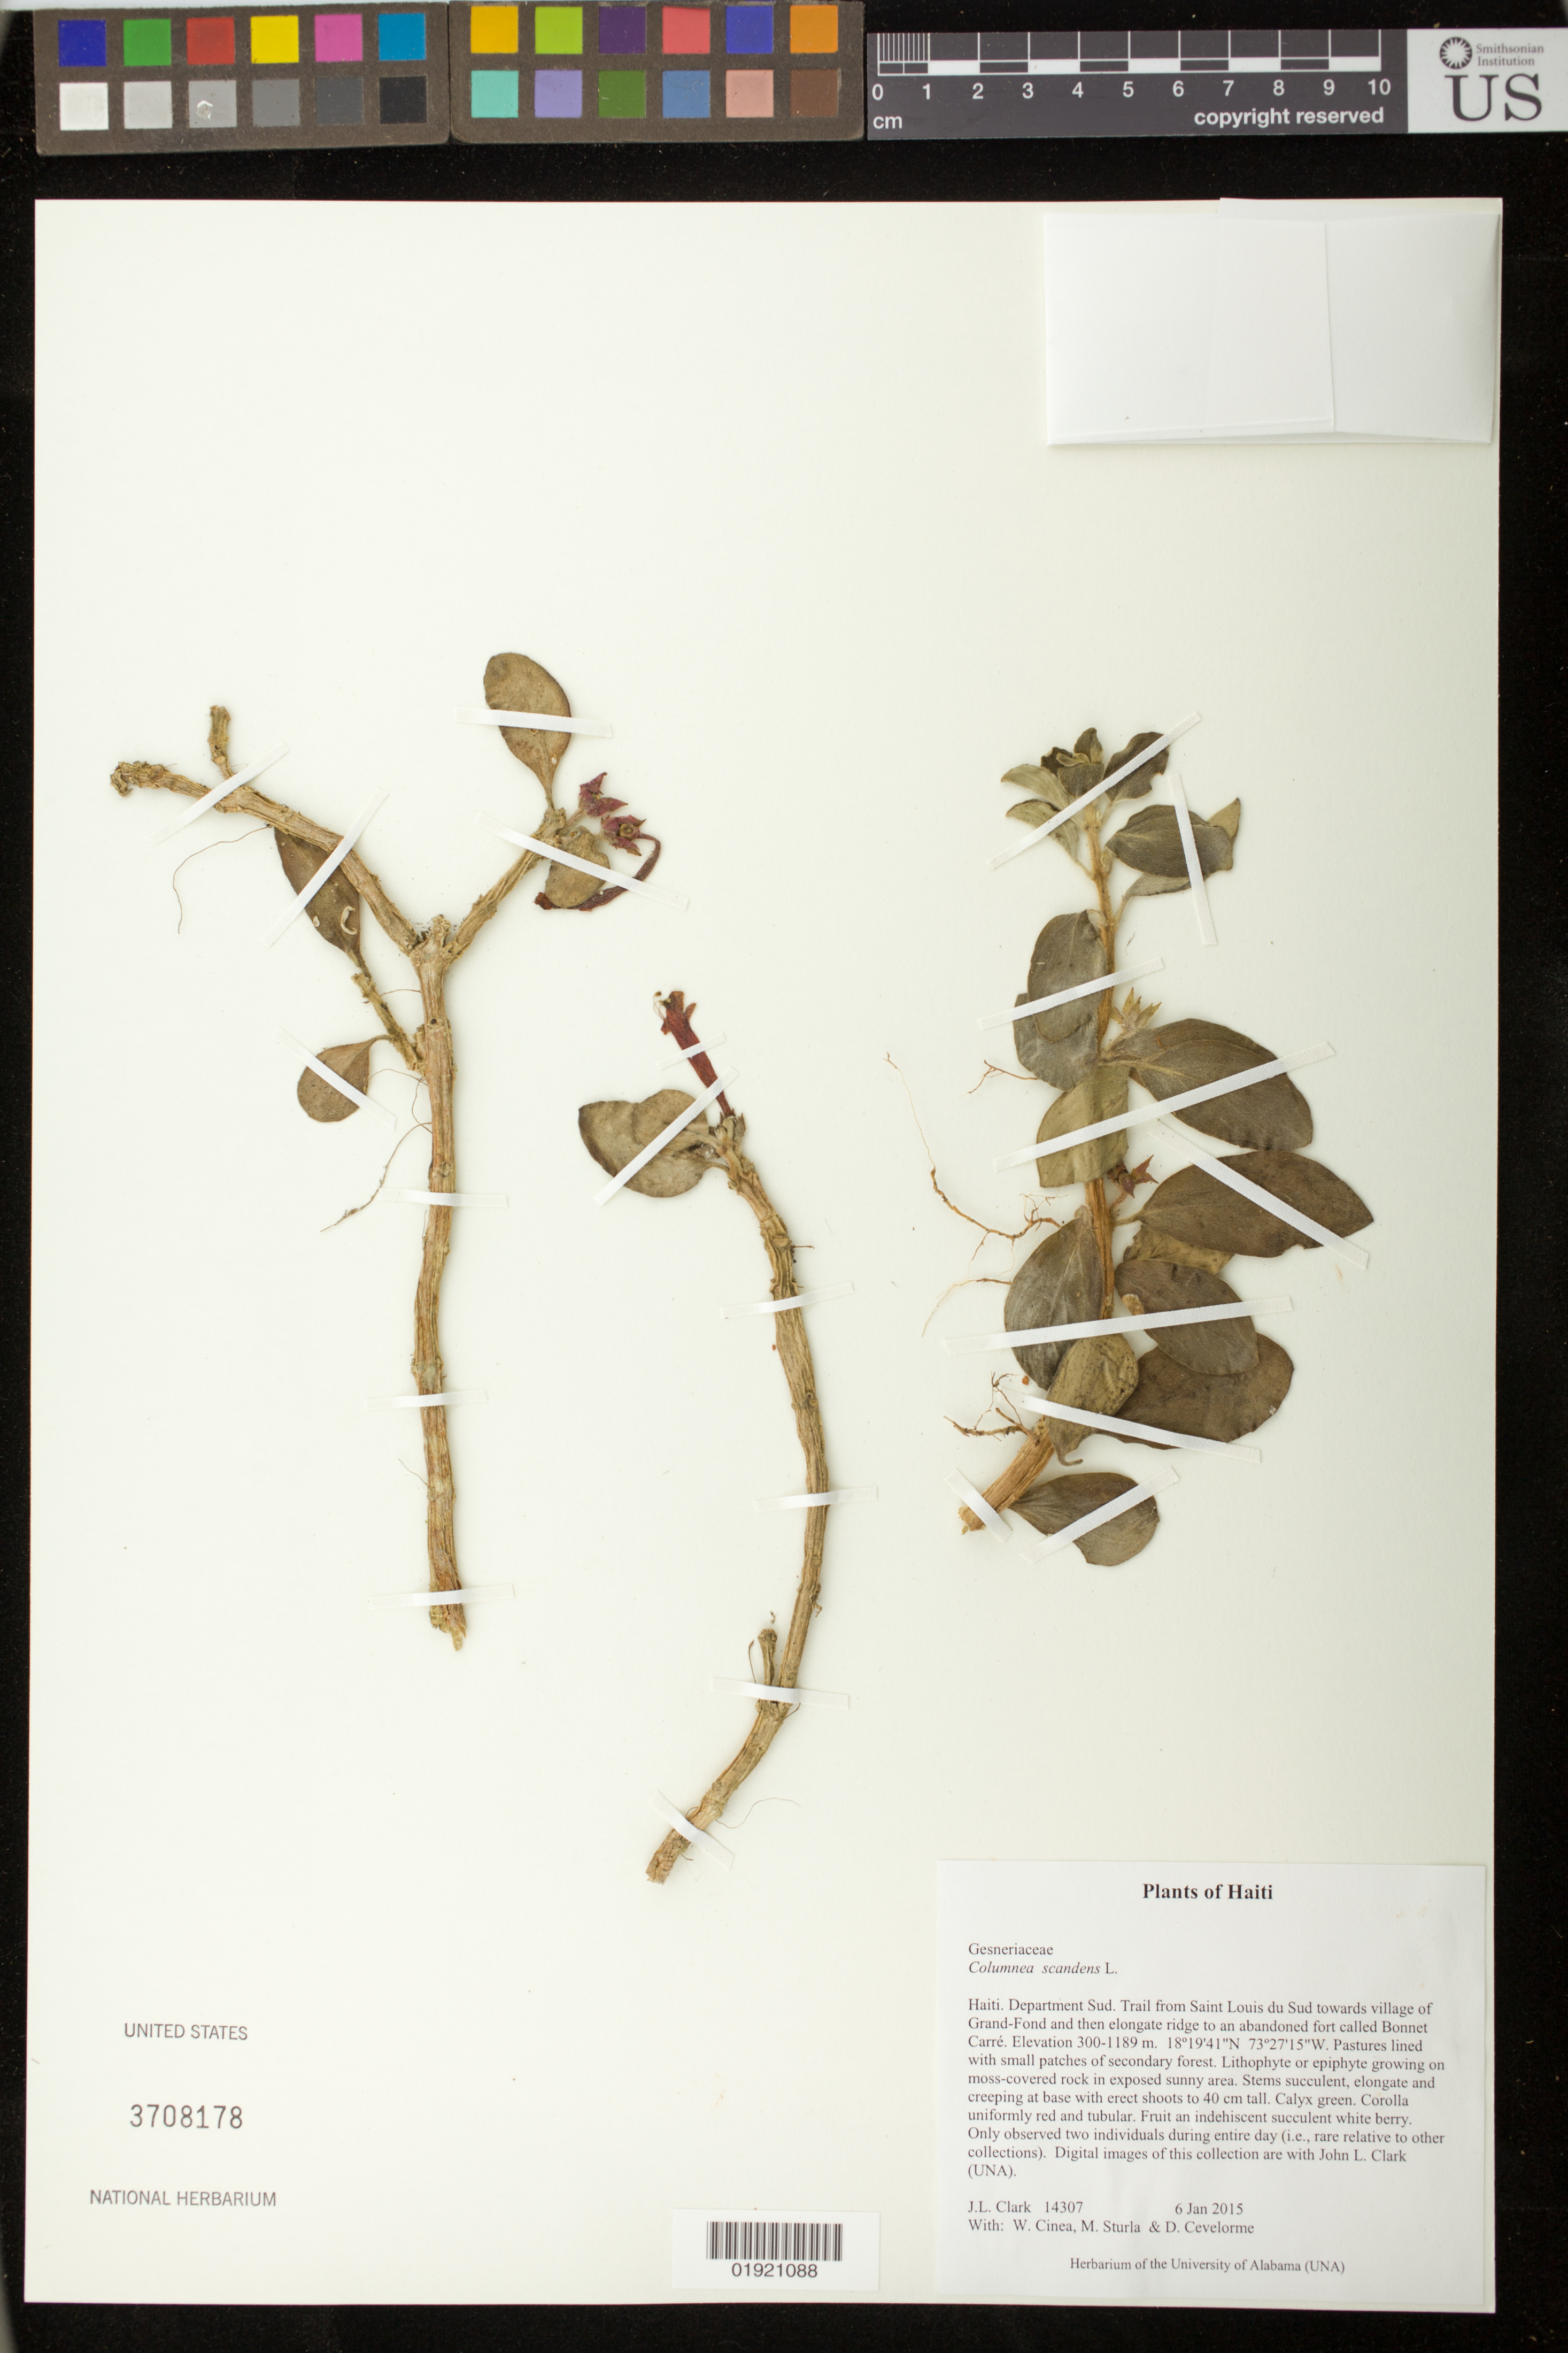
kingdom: Plantae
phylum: Tracheophyta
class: Magnoliopsida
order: Lamiales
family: Gesneriaceae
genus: Columnea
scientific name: Columnea scandens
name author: L.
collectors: J. L. Clark, W. Cinea, M. Sturla & D. Cevelorme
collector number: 14307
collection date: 2015-01-06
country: Haiti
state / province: Sud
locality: Trail from Saint Louis du Sud towards village of Grand-Fond and then elongate ridge to an abandoned fort called Bonnet Carre.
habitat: Pastures lined with small patches of secondary forest.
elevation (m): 300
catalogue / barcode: US 3708178